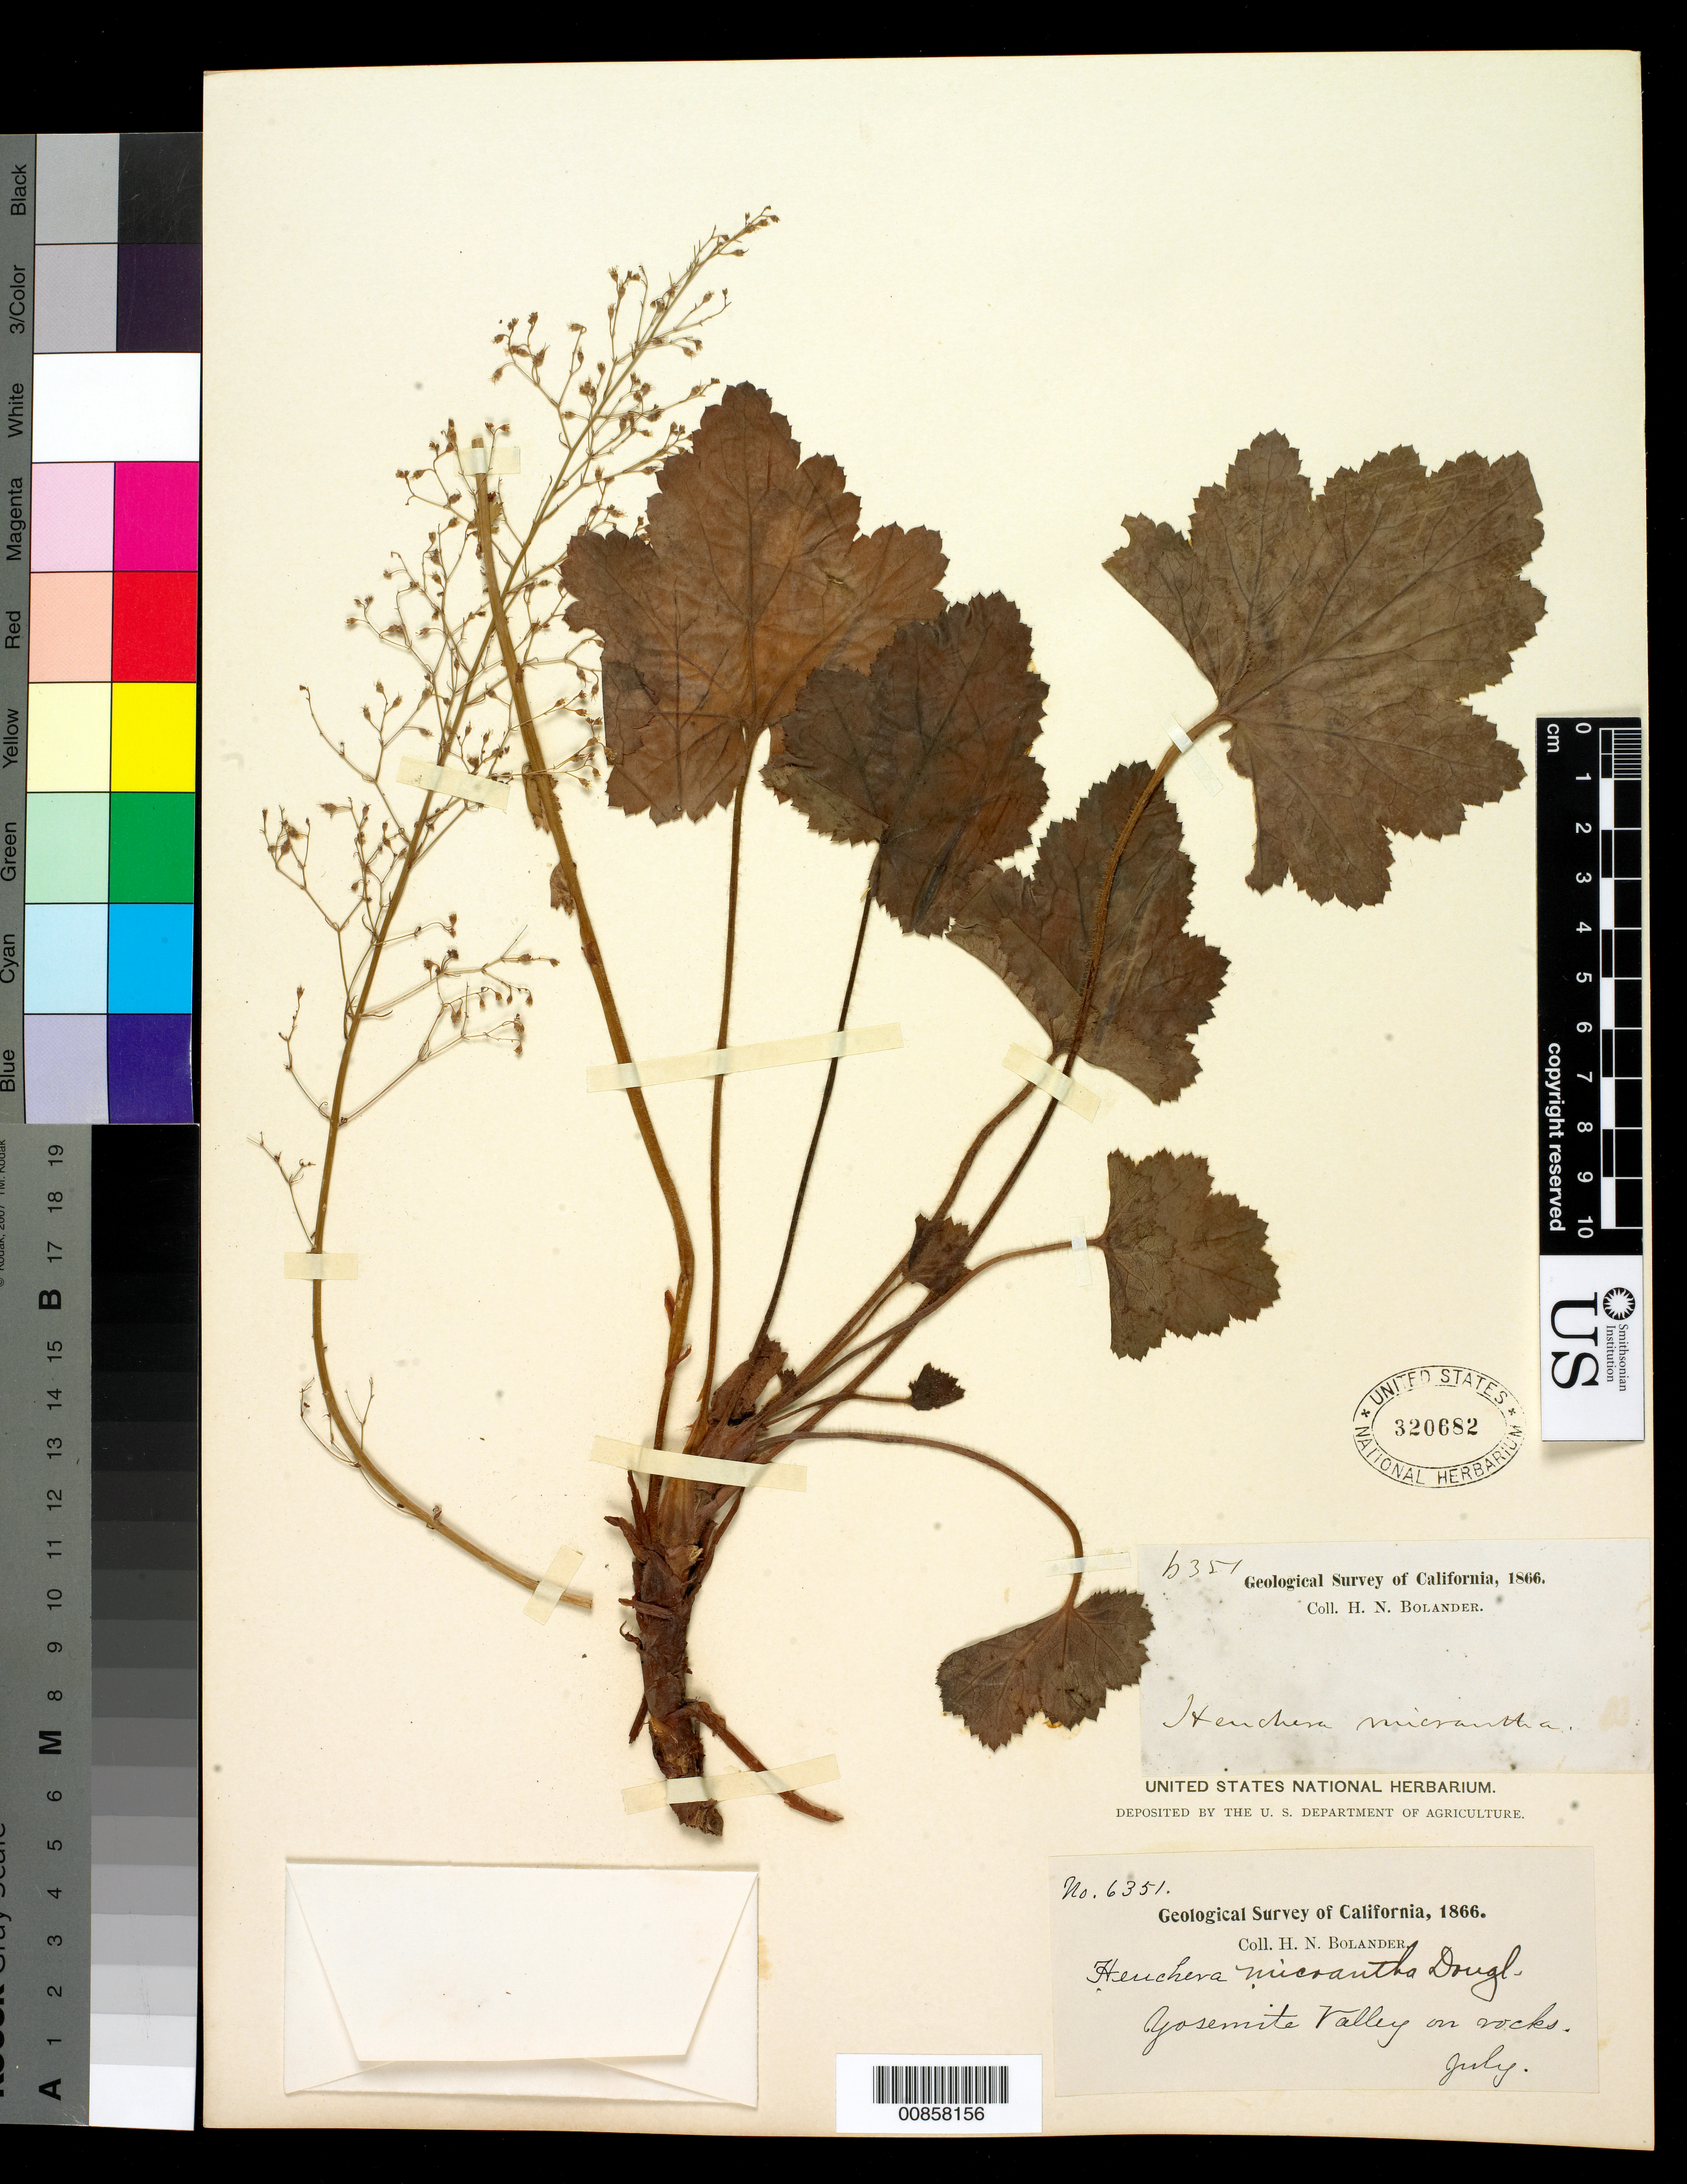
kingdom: Plantae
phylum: Tracheophyta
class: Magnoliopsida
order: Saxifragales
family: Saxifragaceae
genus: Heuchera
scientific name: Heuchera micrantha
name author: Douglas ex Lindl.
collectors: H. Bolander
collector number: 6351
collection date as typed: Jul 1866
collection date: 1866-07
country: United States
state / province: California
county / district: Mariposa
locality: Yosemite Valley on rocks.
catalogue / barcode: US 320682